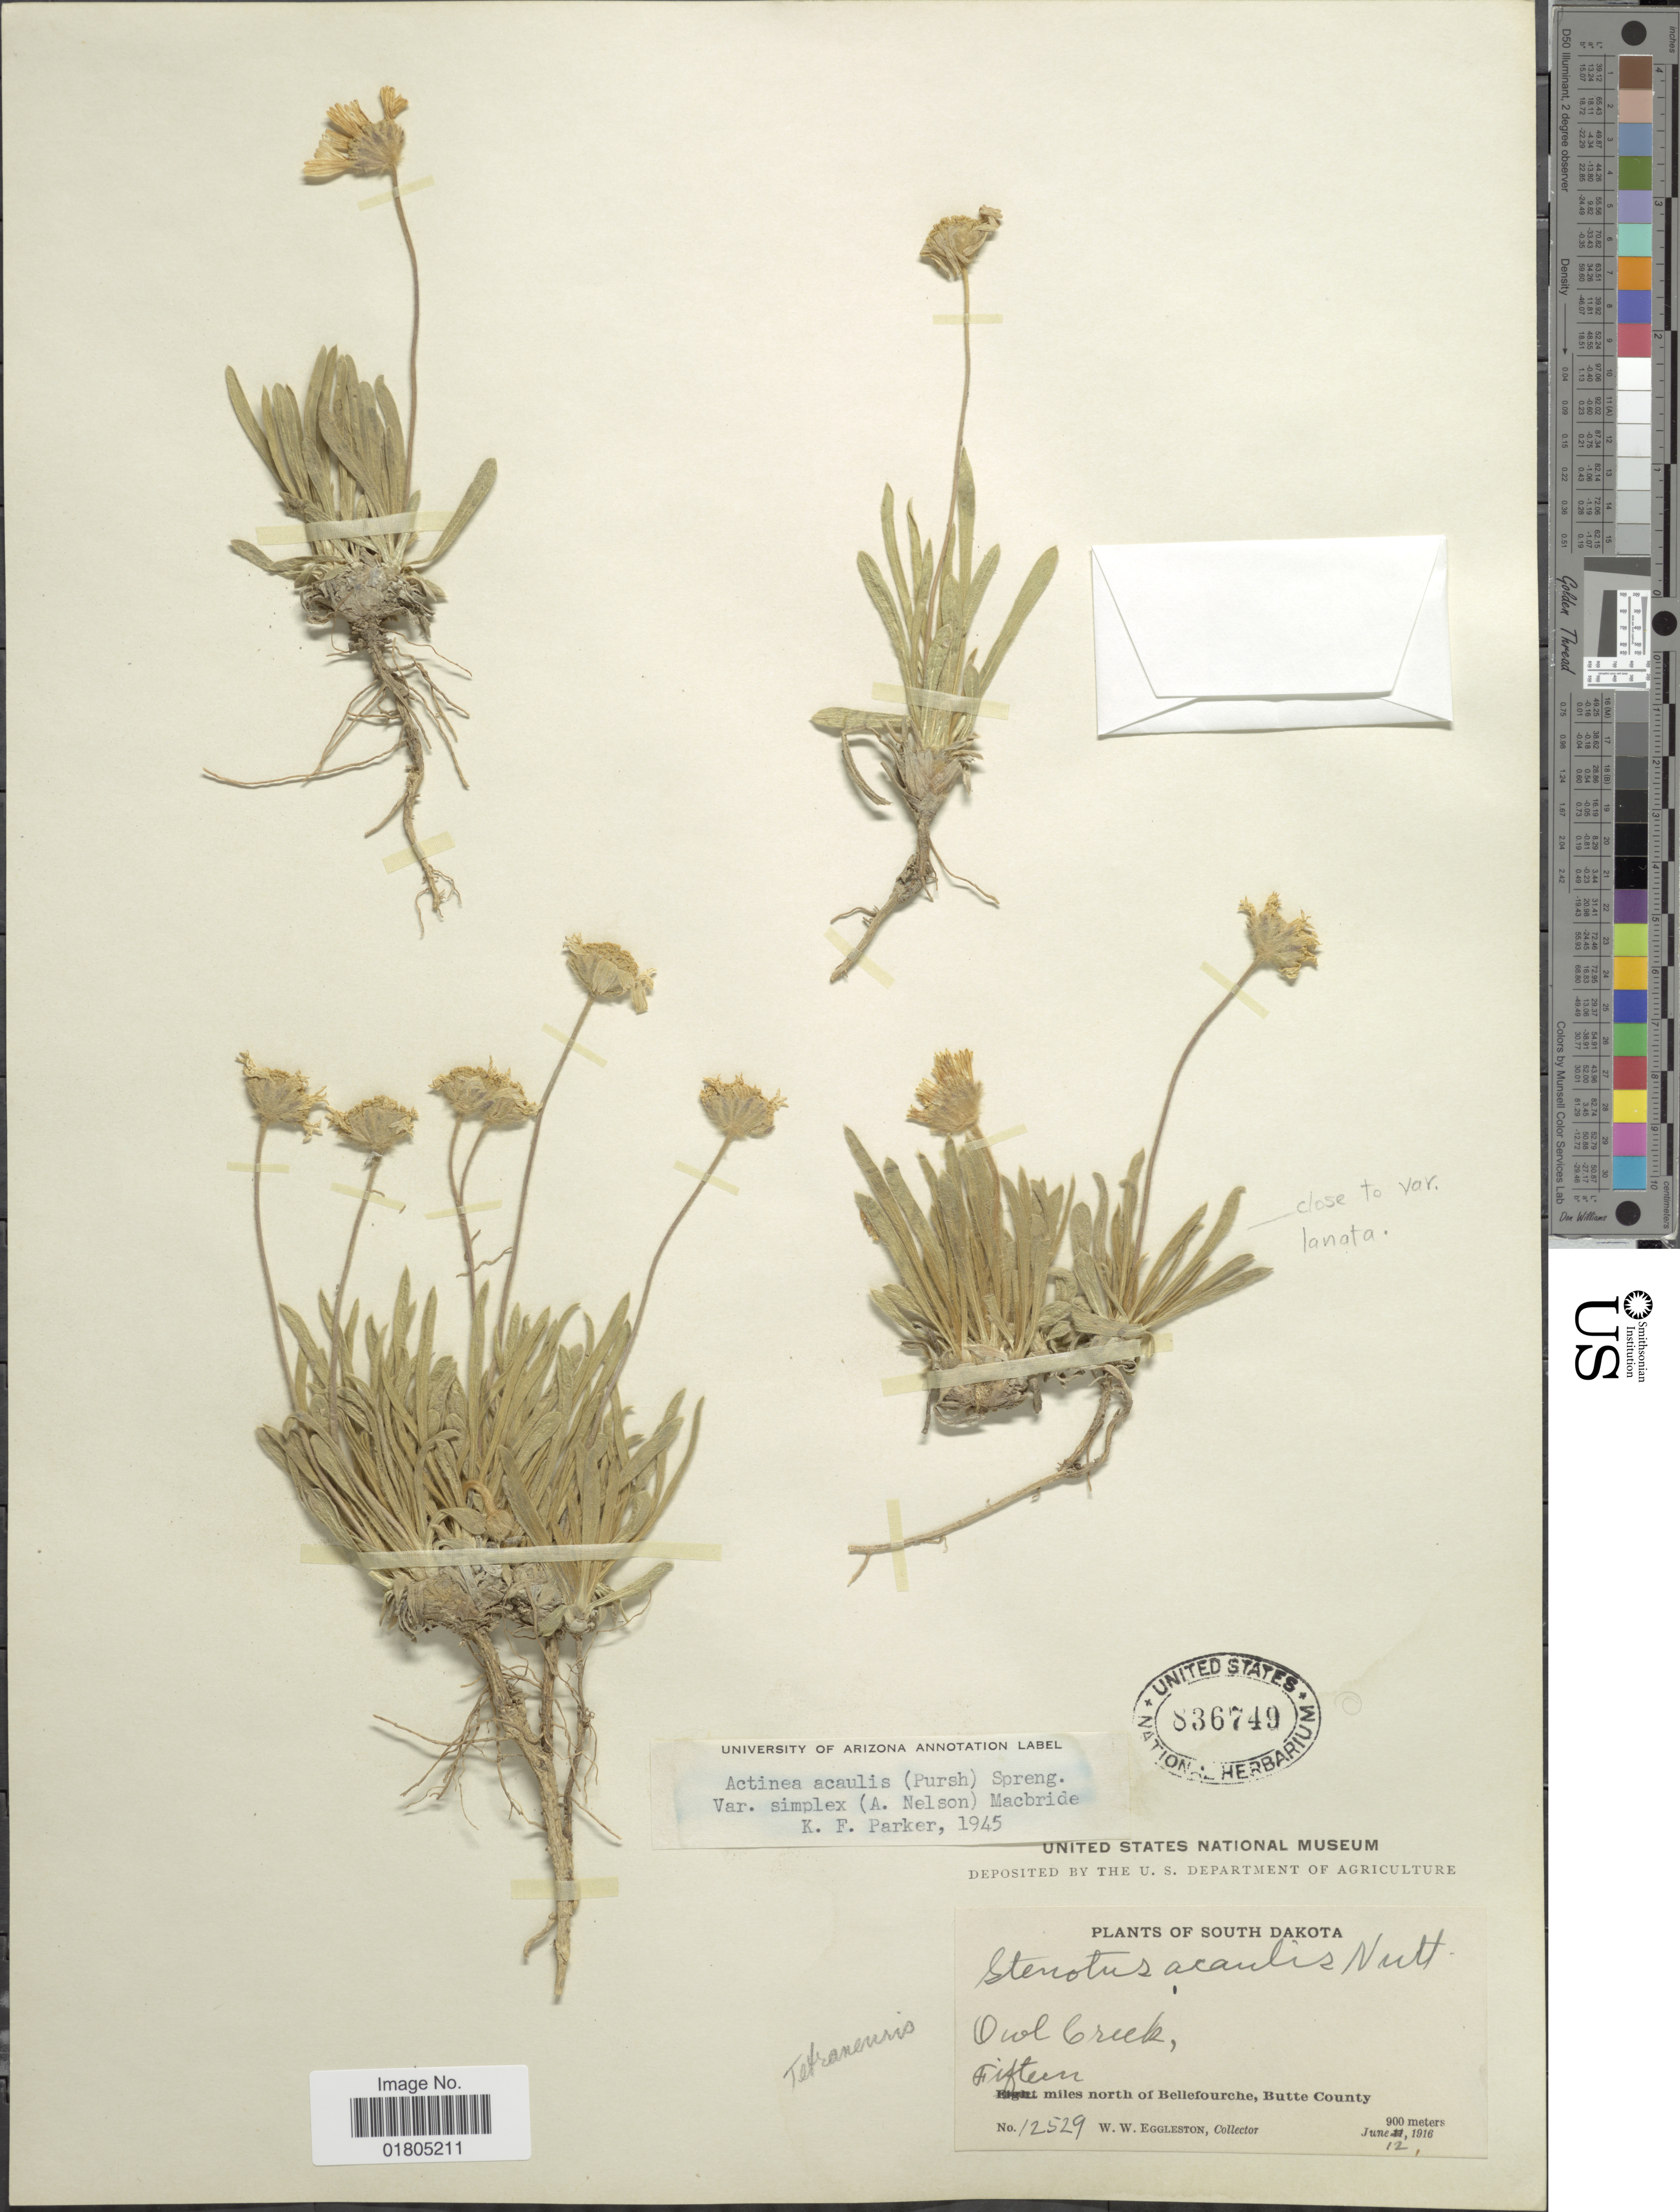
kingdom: Plantae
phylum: Tracheophyta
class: Magnoliopsida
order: Asterales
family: Asteraceae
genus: Actinea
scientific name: Actinea acaulis var. simplex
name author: (A. Nelson) J.F. Macbr.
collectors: W. W. Eggleston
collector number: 12529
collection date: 1916-06-12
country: United States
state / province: South Dakota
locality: Owl Creek, Fifteen miles north of Bellefourche, Butte County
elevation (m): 900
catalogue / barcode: US 836749